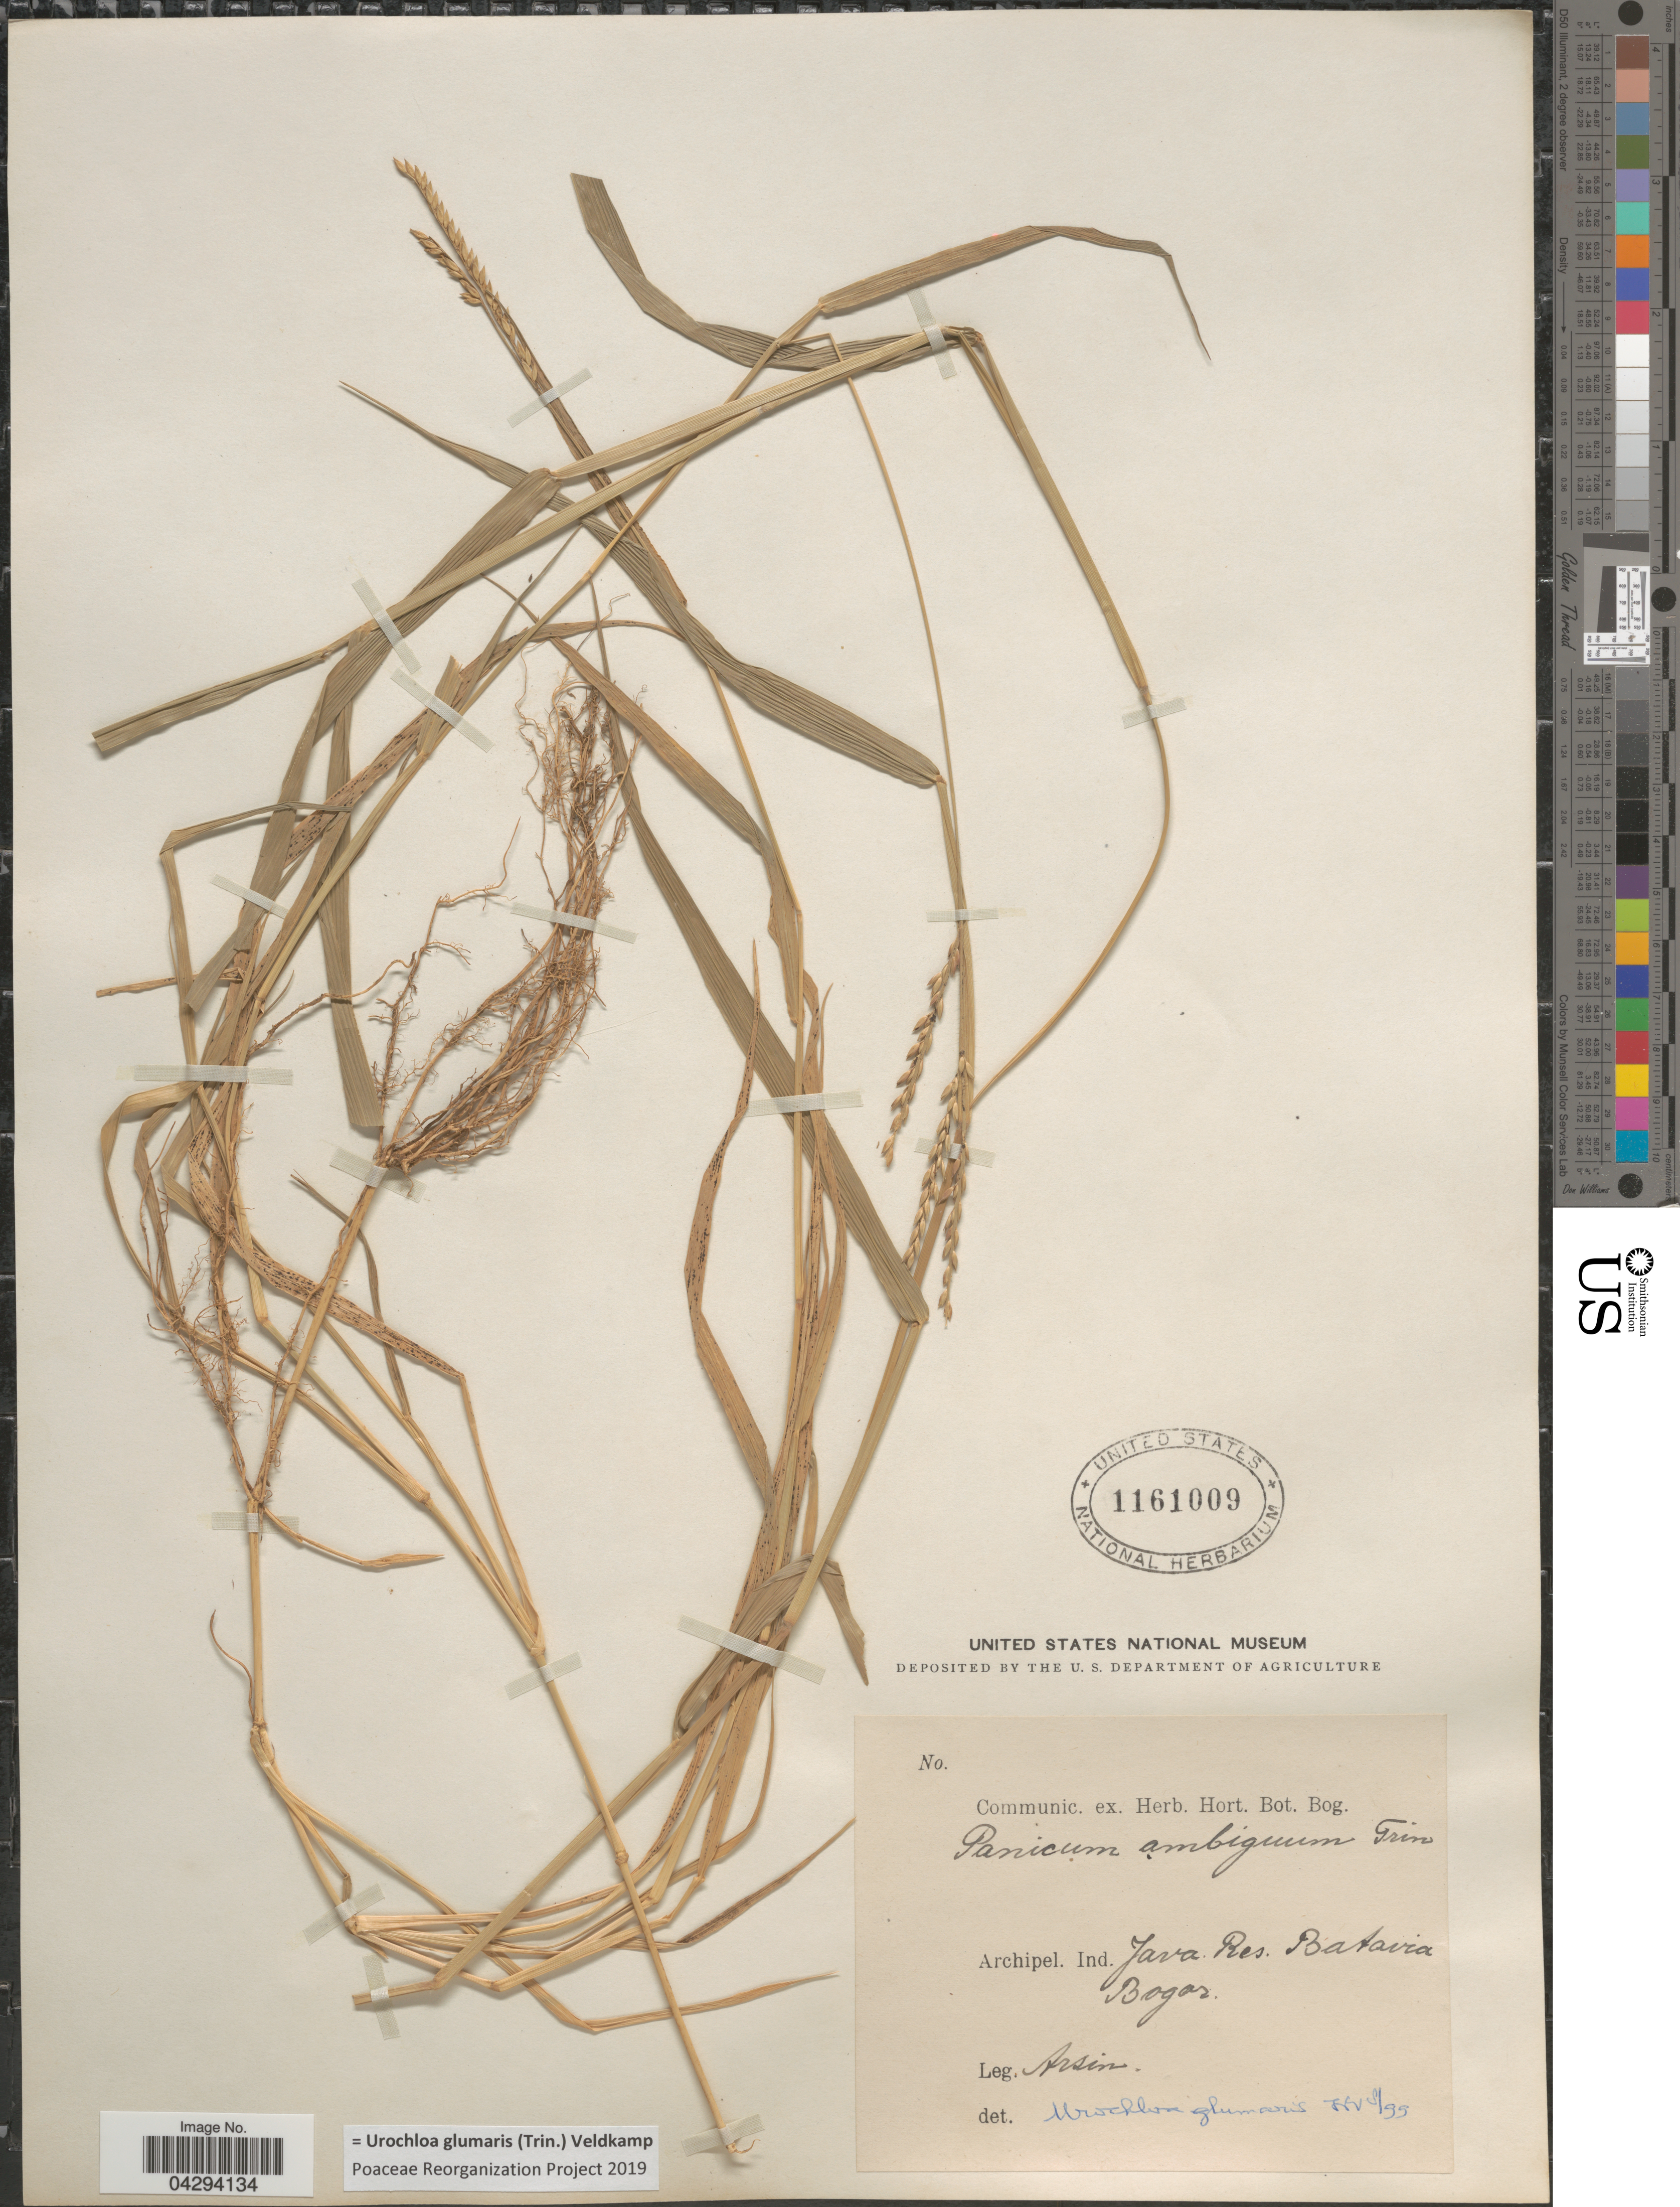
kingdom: Plantae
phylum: Tracheophyta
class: Liliopsida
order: Poales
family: Poaceae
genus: Urochloa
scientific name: Urochloa glumaris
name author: (Trin.) Veldkamp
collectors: Arsin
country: Indonesia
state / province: Java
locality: Archipel. Ind. Res. Batavia. Bogor.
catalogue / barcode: US 1161009